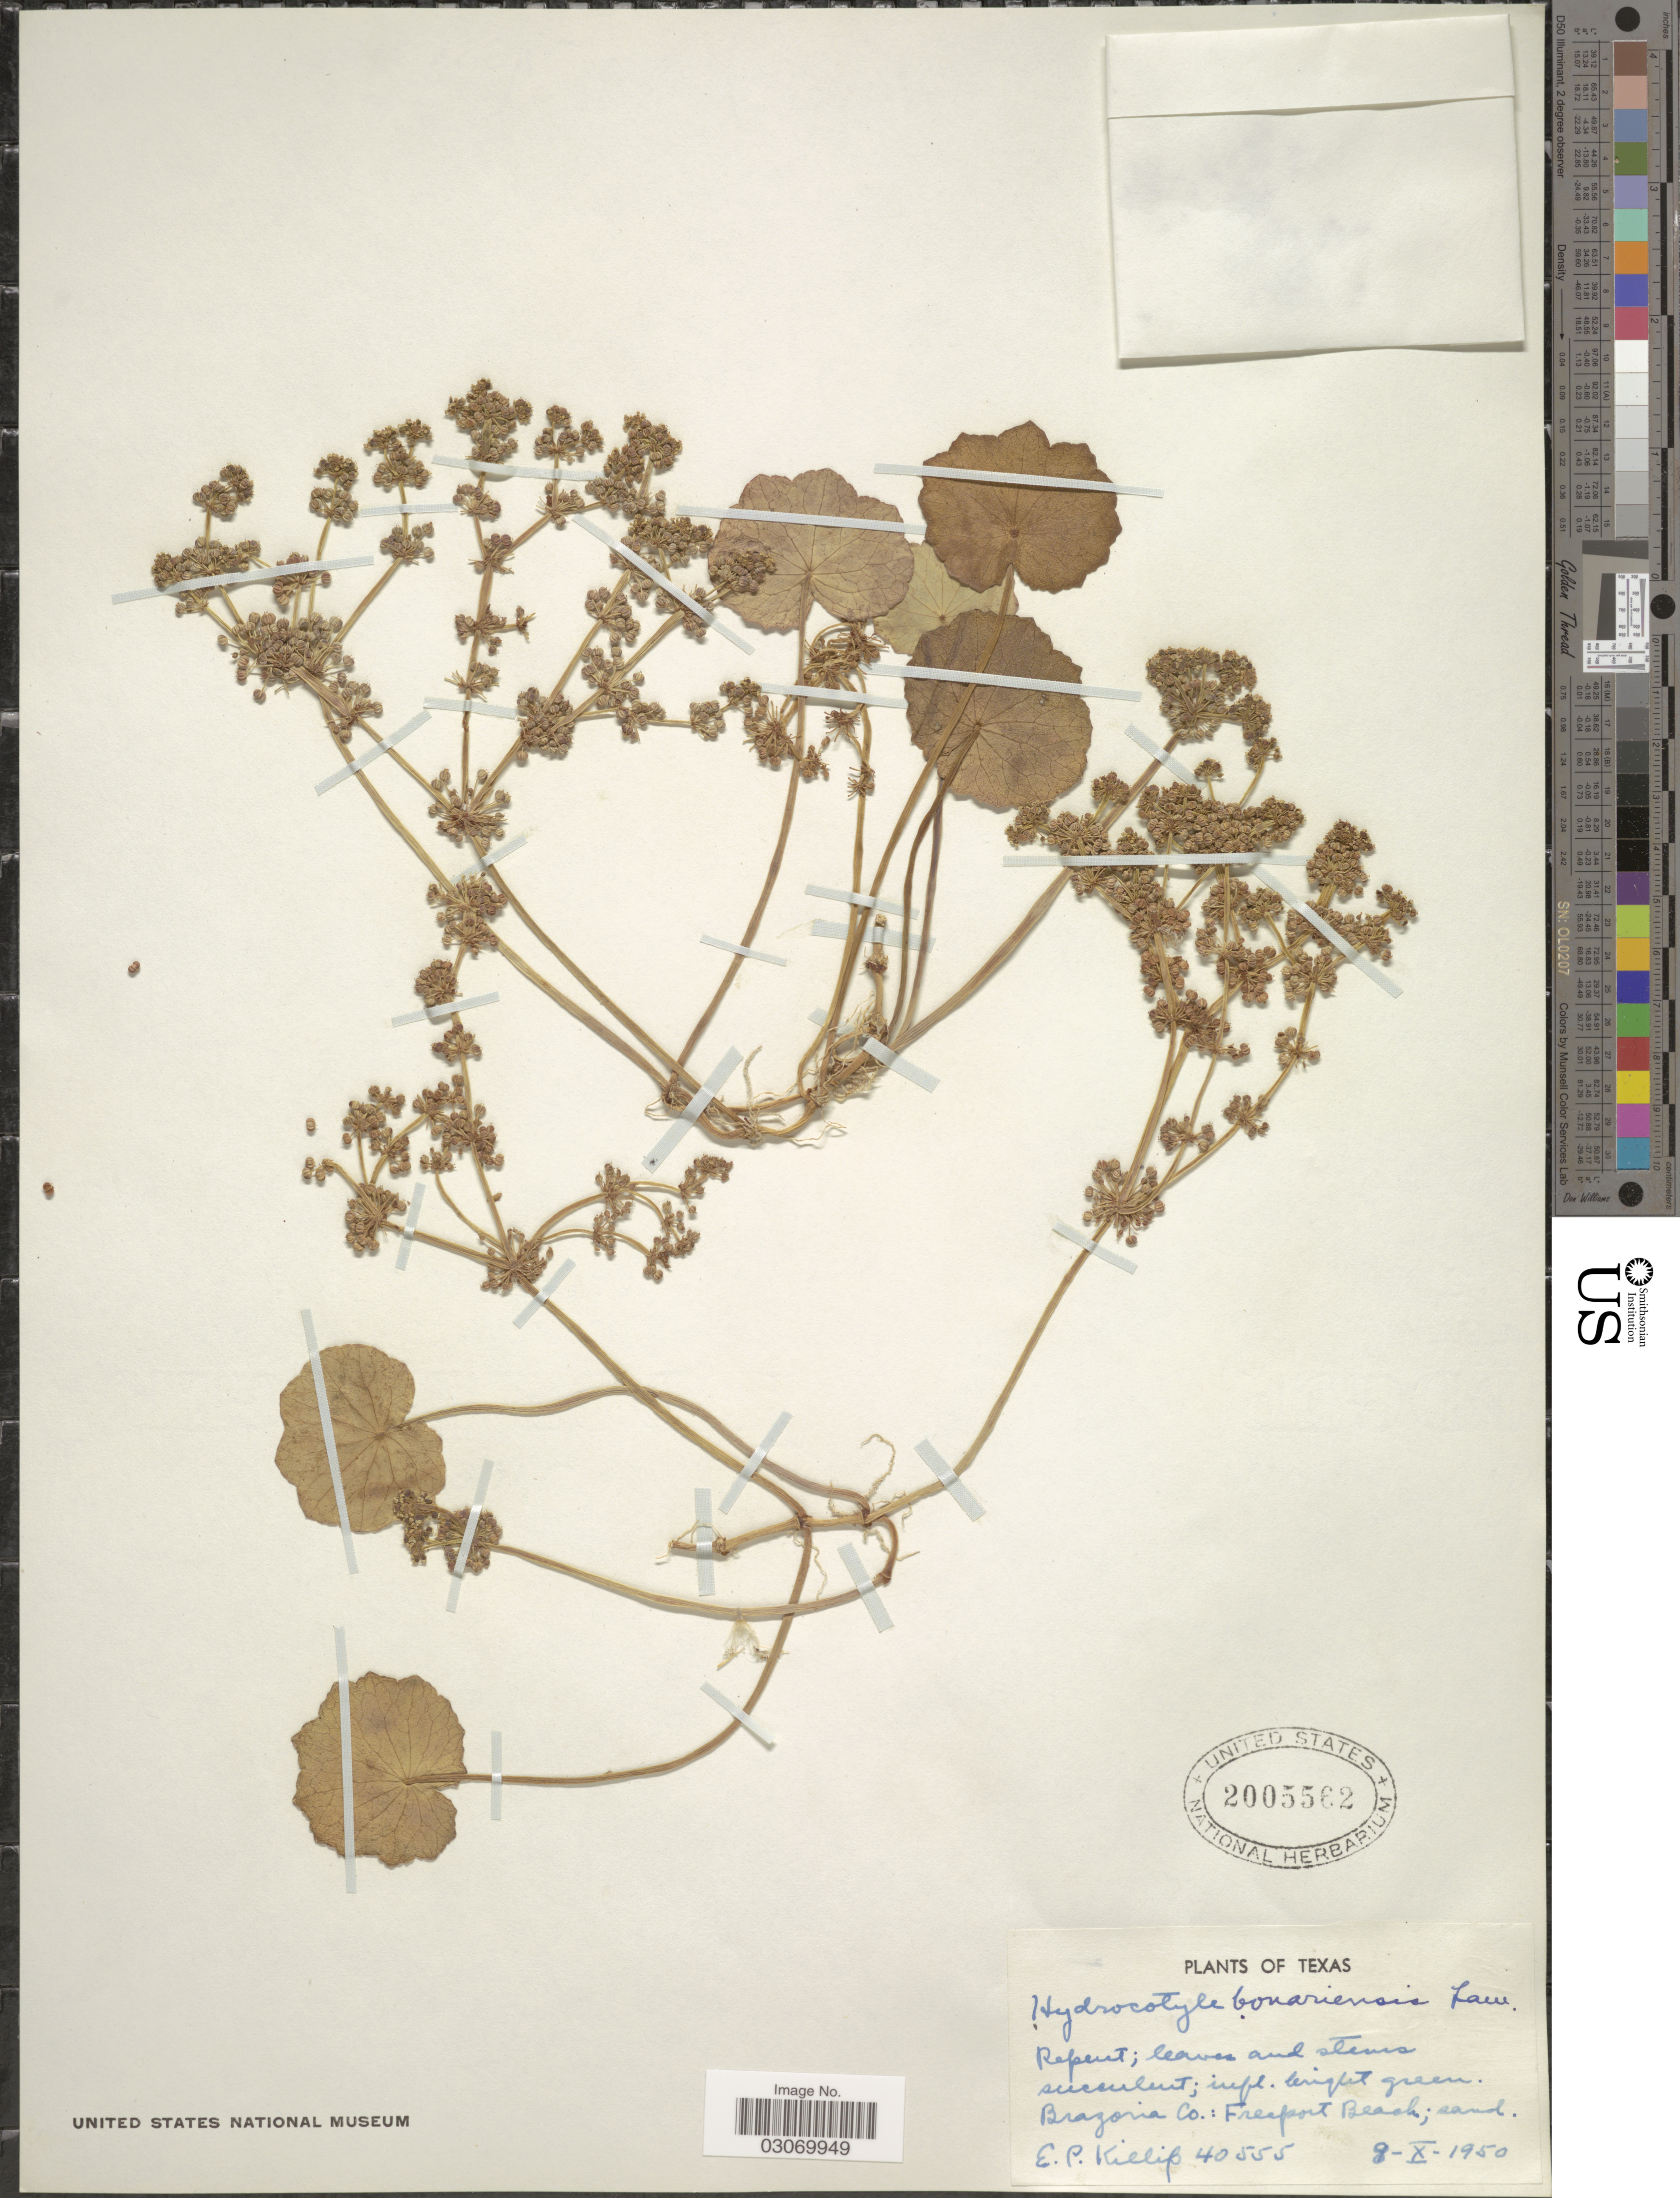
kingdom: Plantae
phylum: Tracheophyta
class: Magnoliopsida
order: Apiales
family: Araliaceae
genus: Hydrocotyle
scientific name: Hydrocotyle bonariensis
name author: Lam.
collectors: E. P. Killip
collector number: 40555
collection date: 1950-10-09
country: United States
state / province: Texas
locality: Brazoria Co.: Freeport Beach.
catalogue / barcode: US 2005562